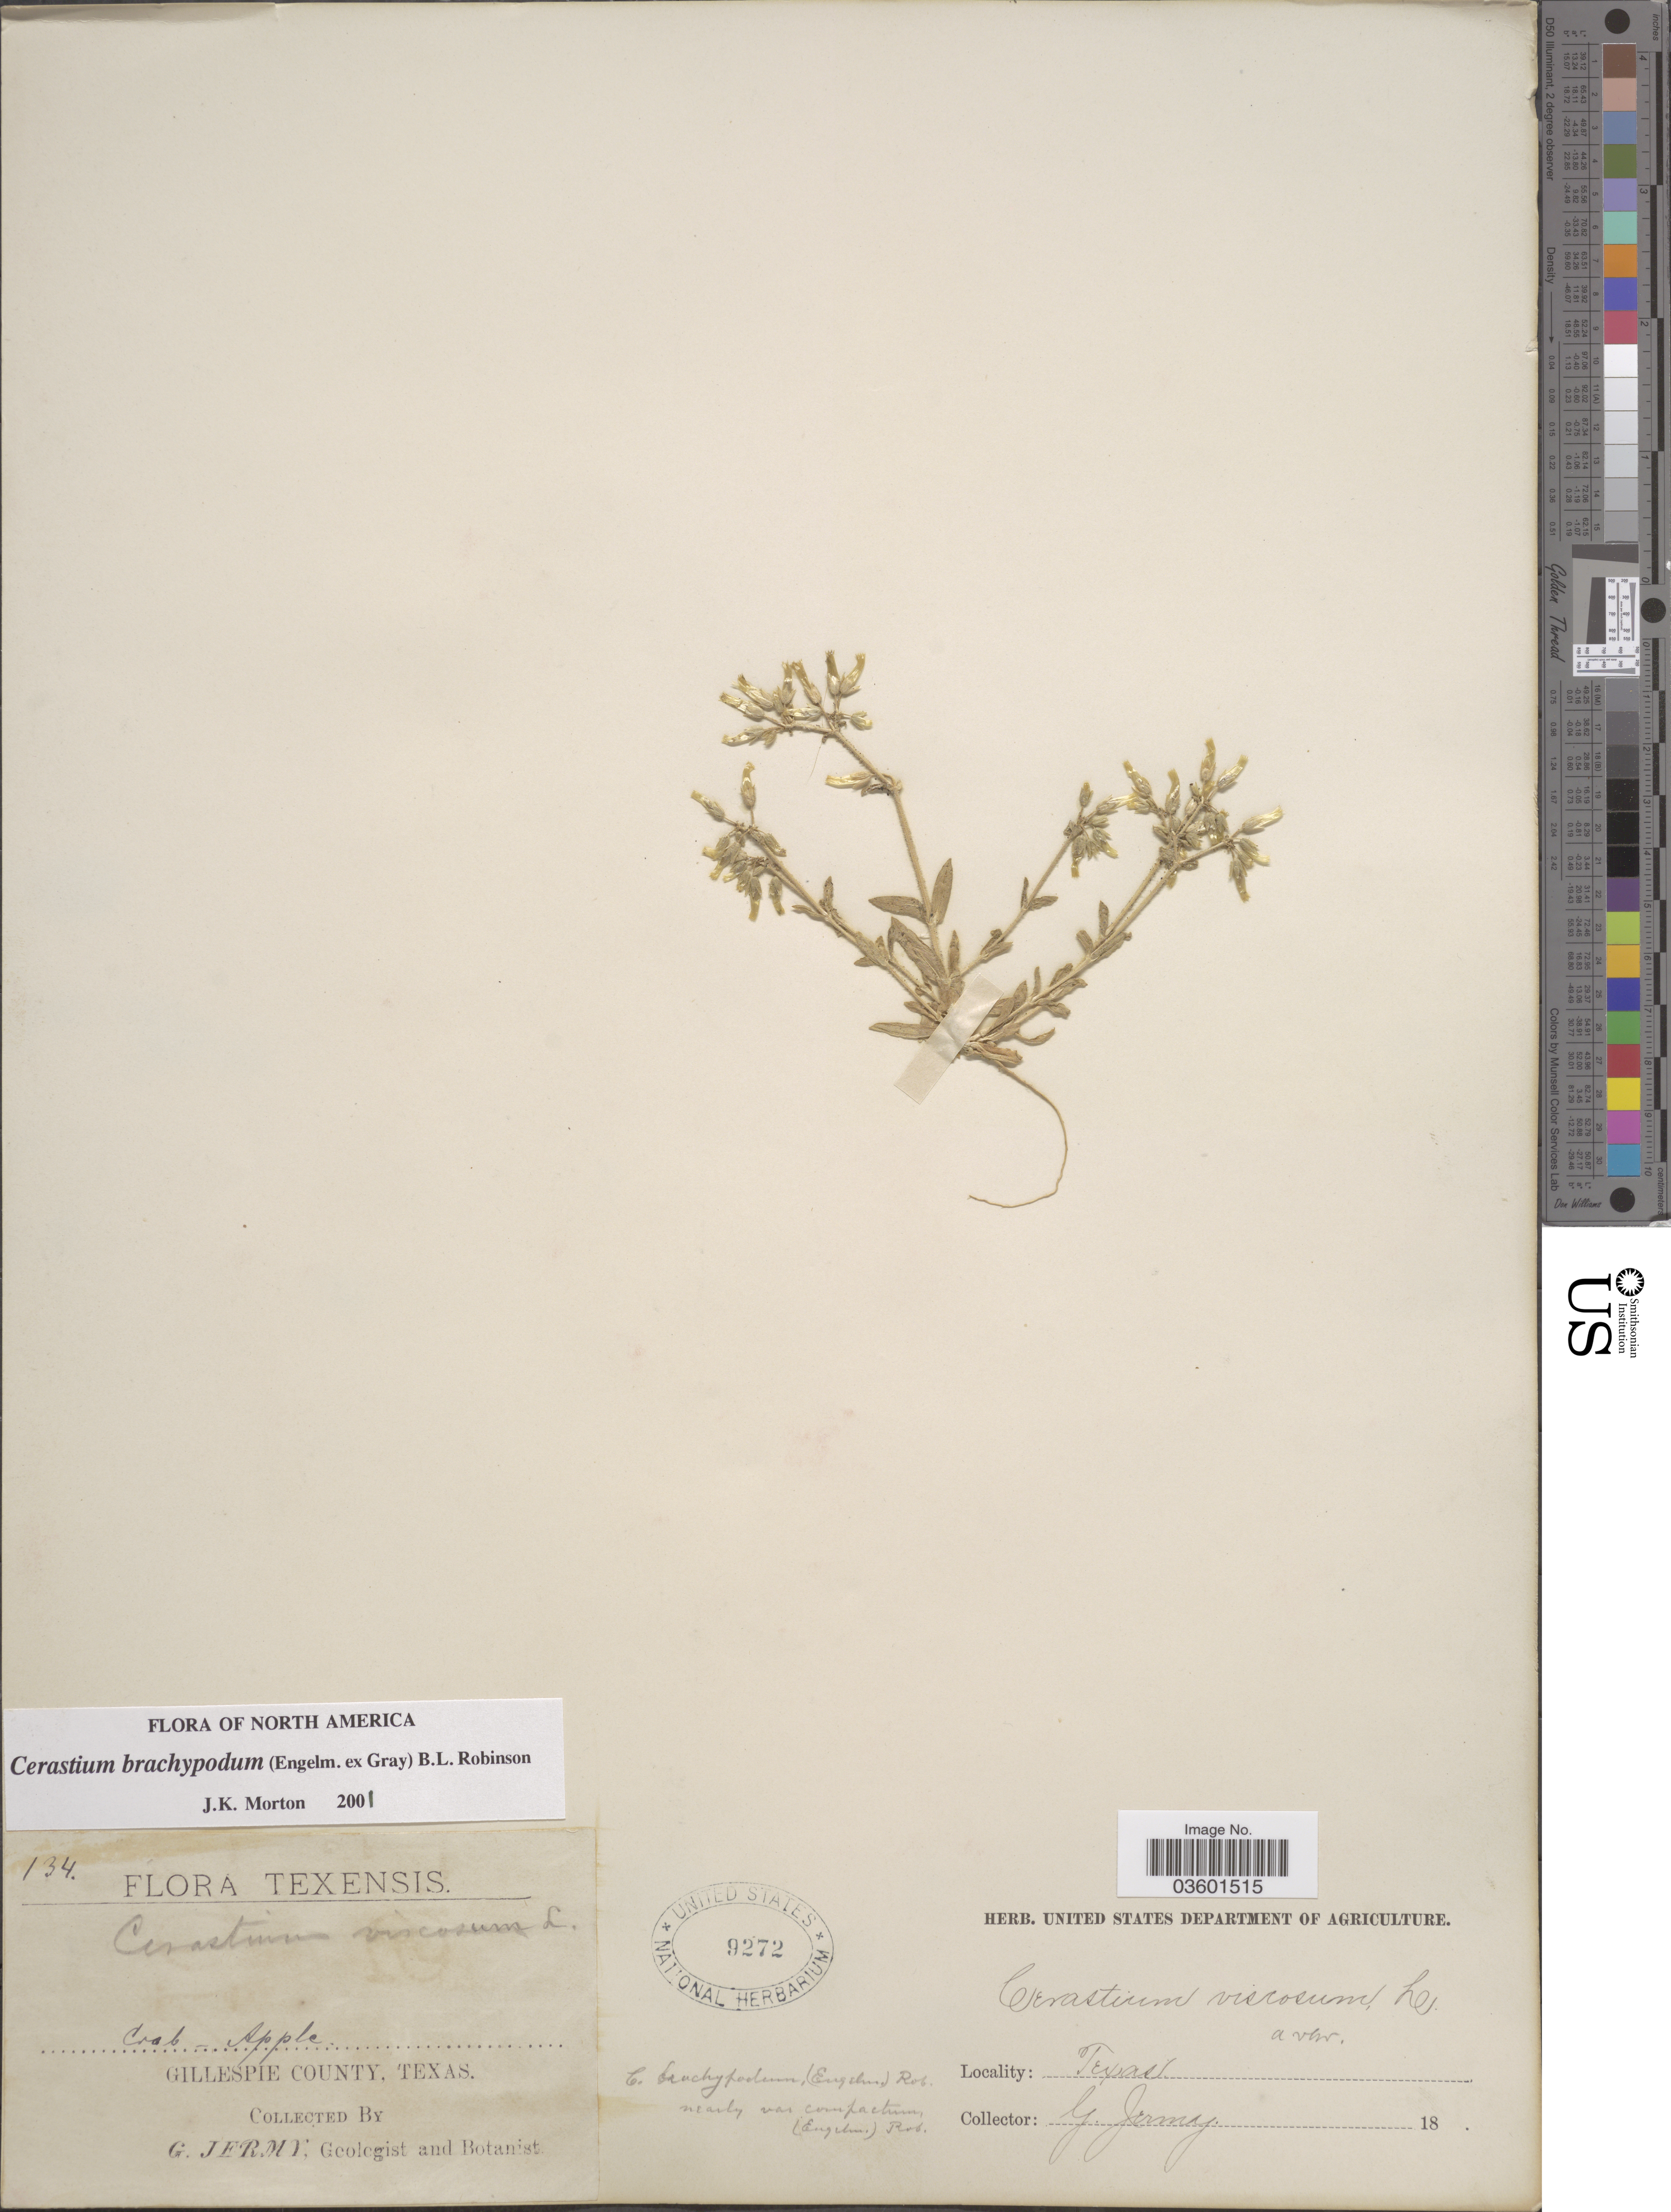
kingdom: Plantae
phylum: Tracheophyta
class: Magnoliopsida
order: Caryophyllales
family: Caryophyllaceae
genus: Cerastium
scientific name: Cerastium brachypodum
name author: (Engelm. ex A. Gray) B.L. Rob.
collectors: G. Jermy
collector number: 134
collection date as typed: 18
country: United States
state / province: Texas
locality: Gillespie County.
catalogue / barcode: US 9272